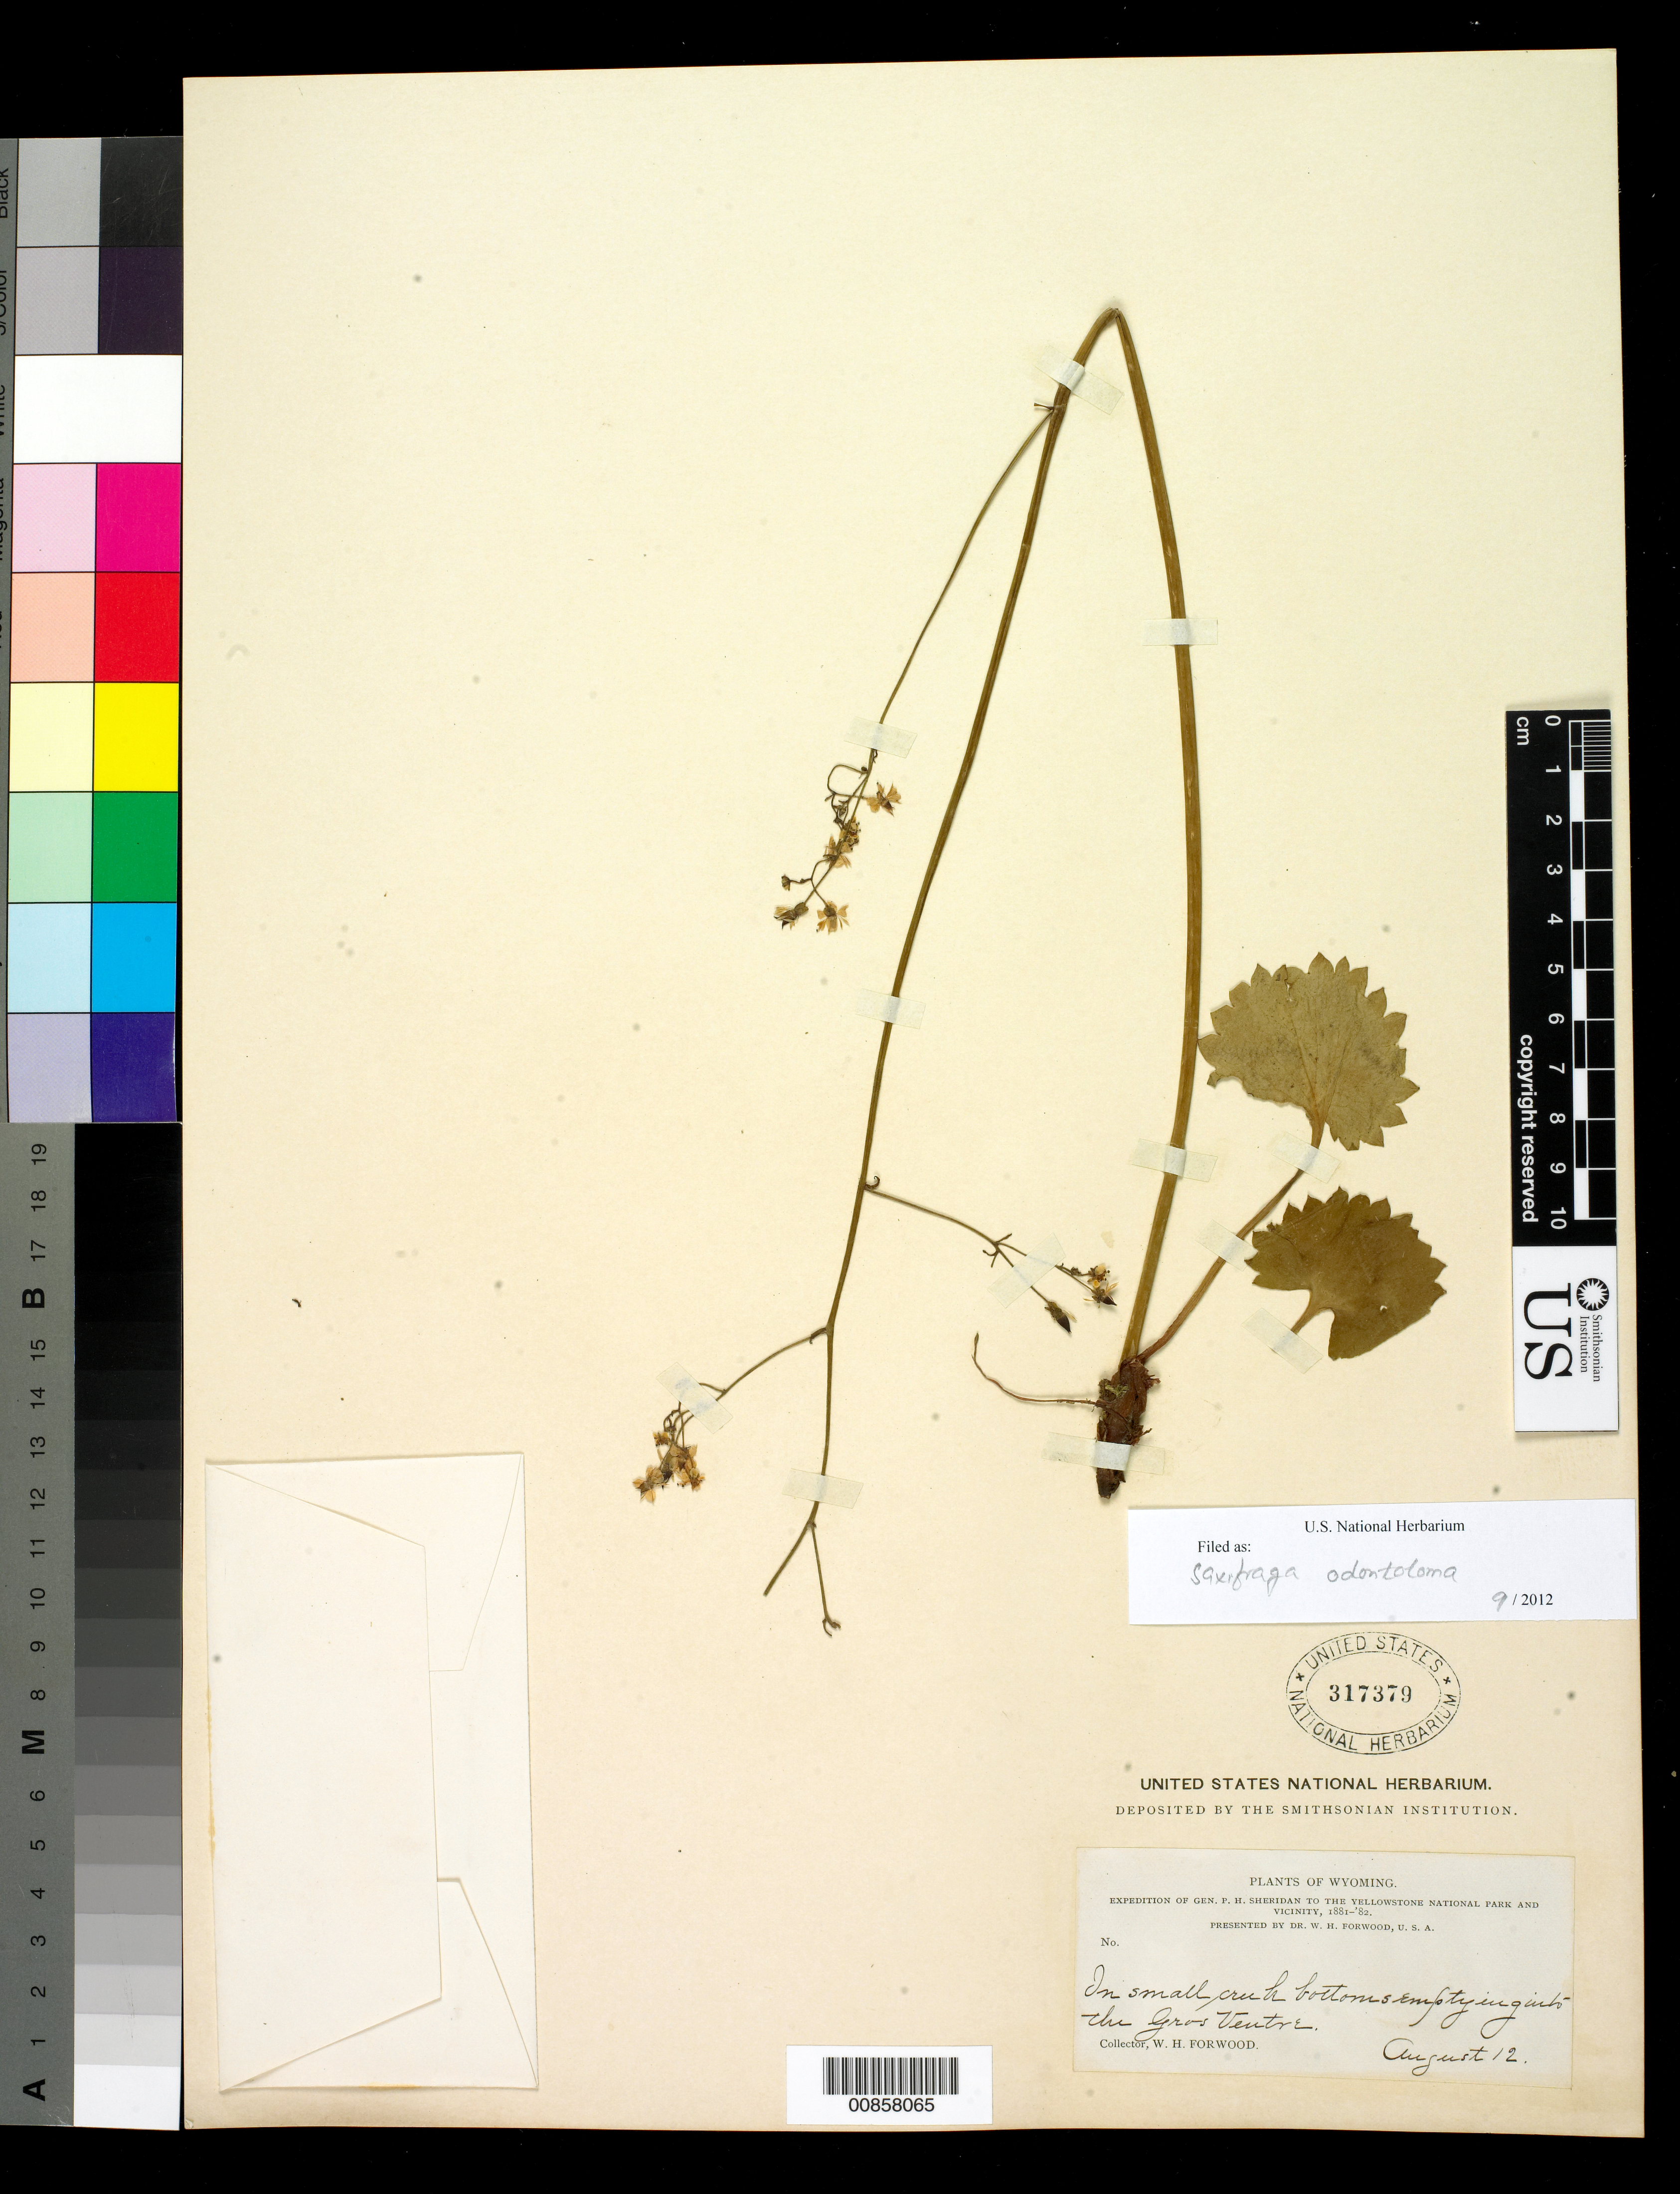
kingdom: Plantae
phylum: Tracheophyta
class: Magnoliopsida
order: Saxifragales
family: Saxifragaceae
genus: Micranthes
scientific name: Micranthes odontoloma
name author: (Piper) A. Heller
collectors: W. Forwood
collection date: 1881-08-12/1882-08-12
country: United States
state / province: Wyoming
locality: In small creek bottoms emptying into the Gros Ventre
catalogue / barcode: US 317379